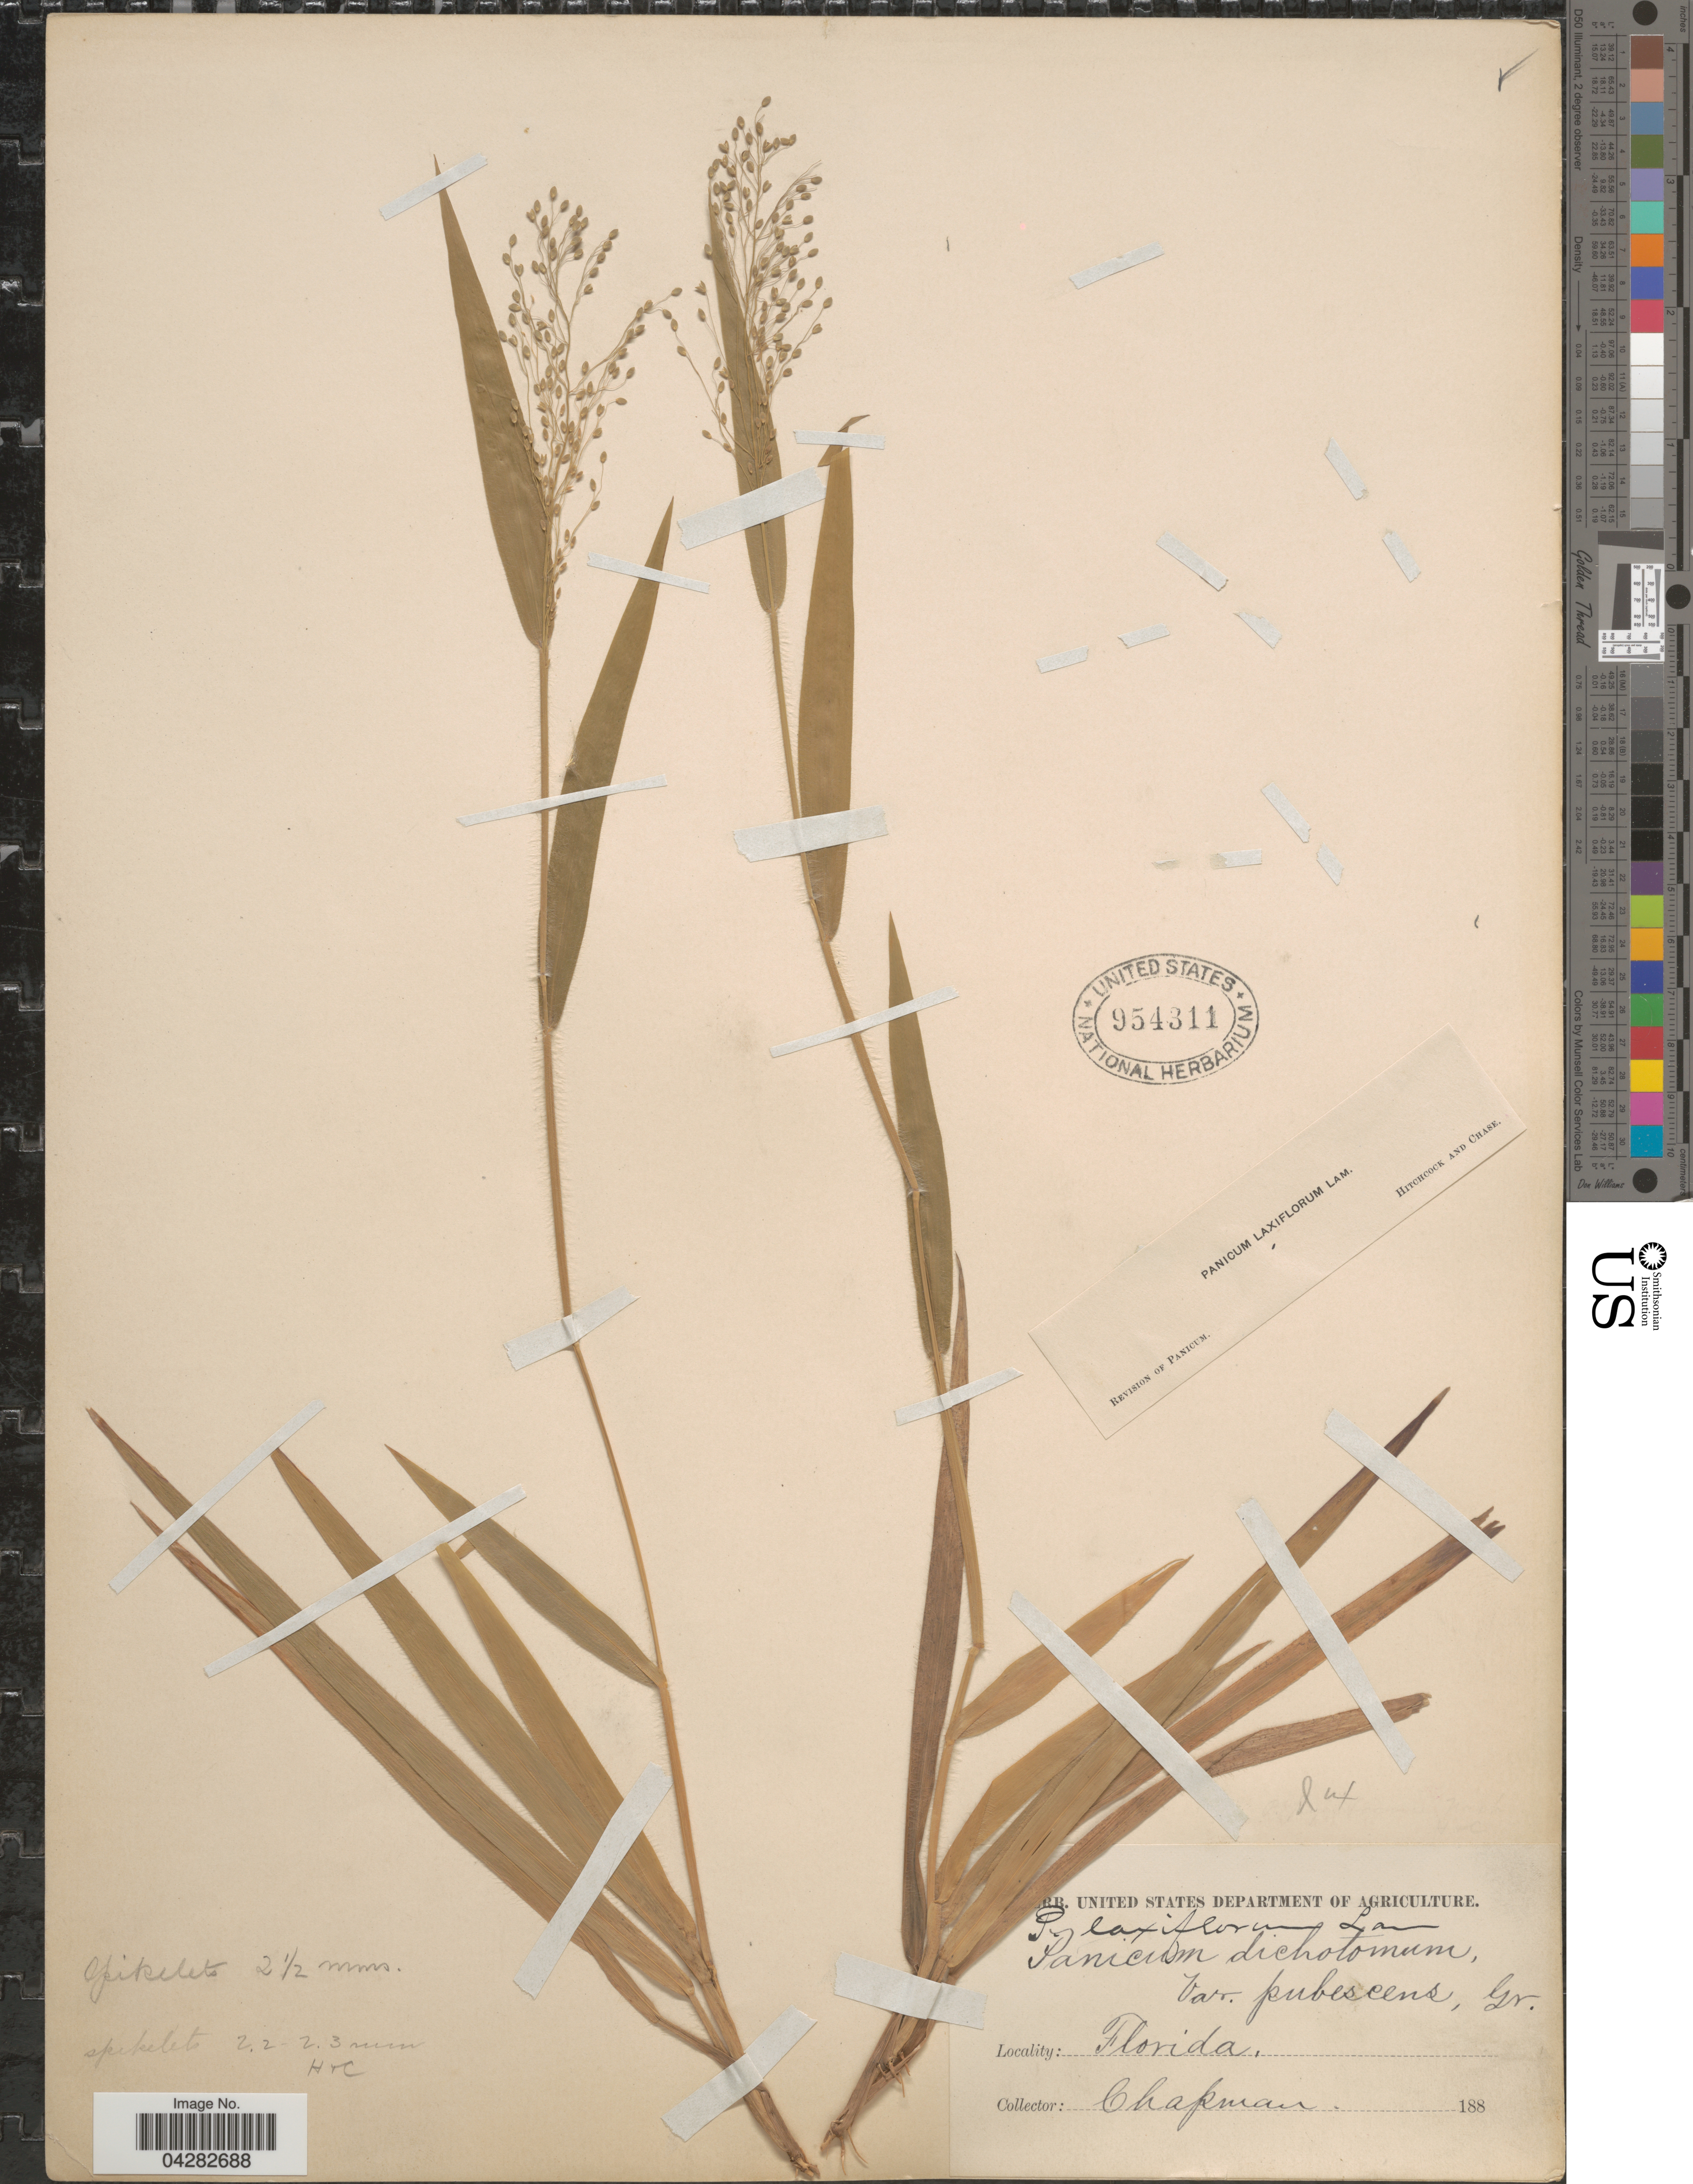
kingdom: Plantae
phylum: Tracheophyta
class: Liliopsida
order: Poales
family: Poaceae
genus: Dichanthelium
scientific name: Dichanthelium laxiflorum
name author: (Lam.) Gould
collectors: A. Chapman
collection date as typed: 188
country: United States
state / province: Florida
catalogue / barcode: US 954311